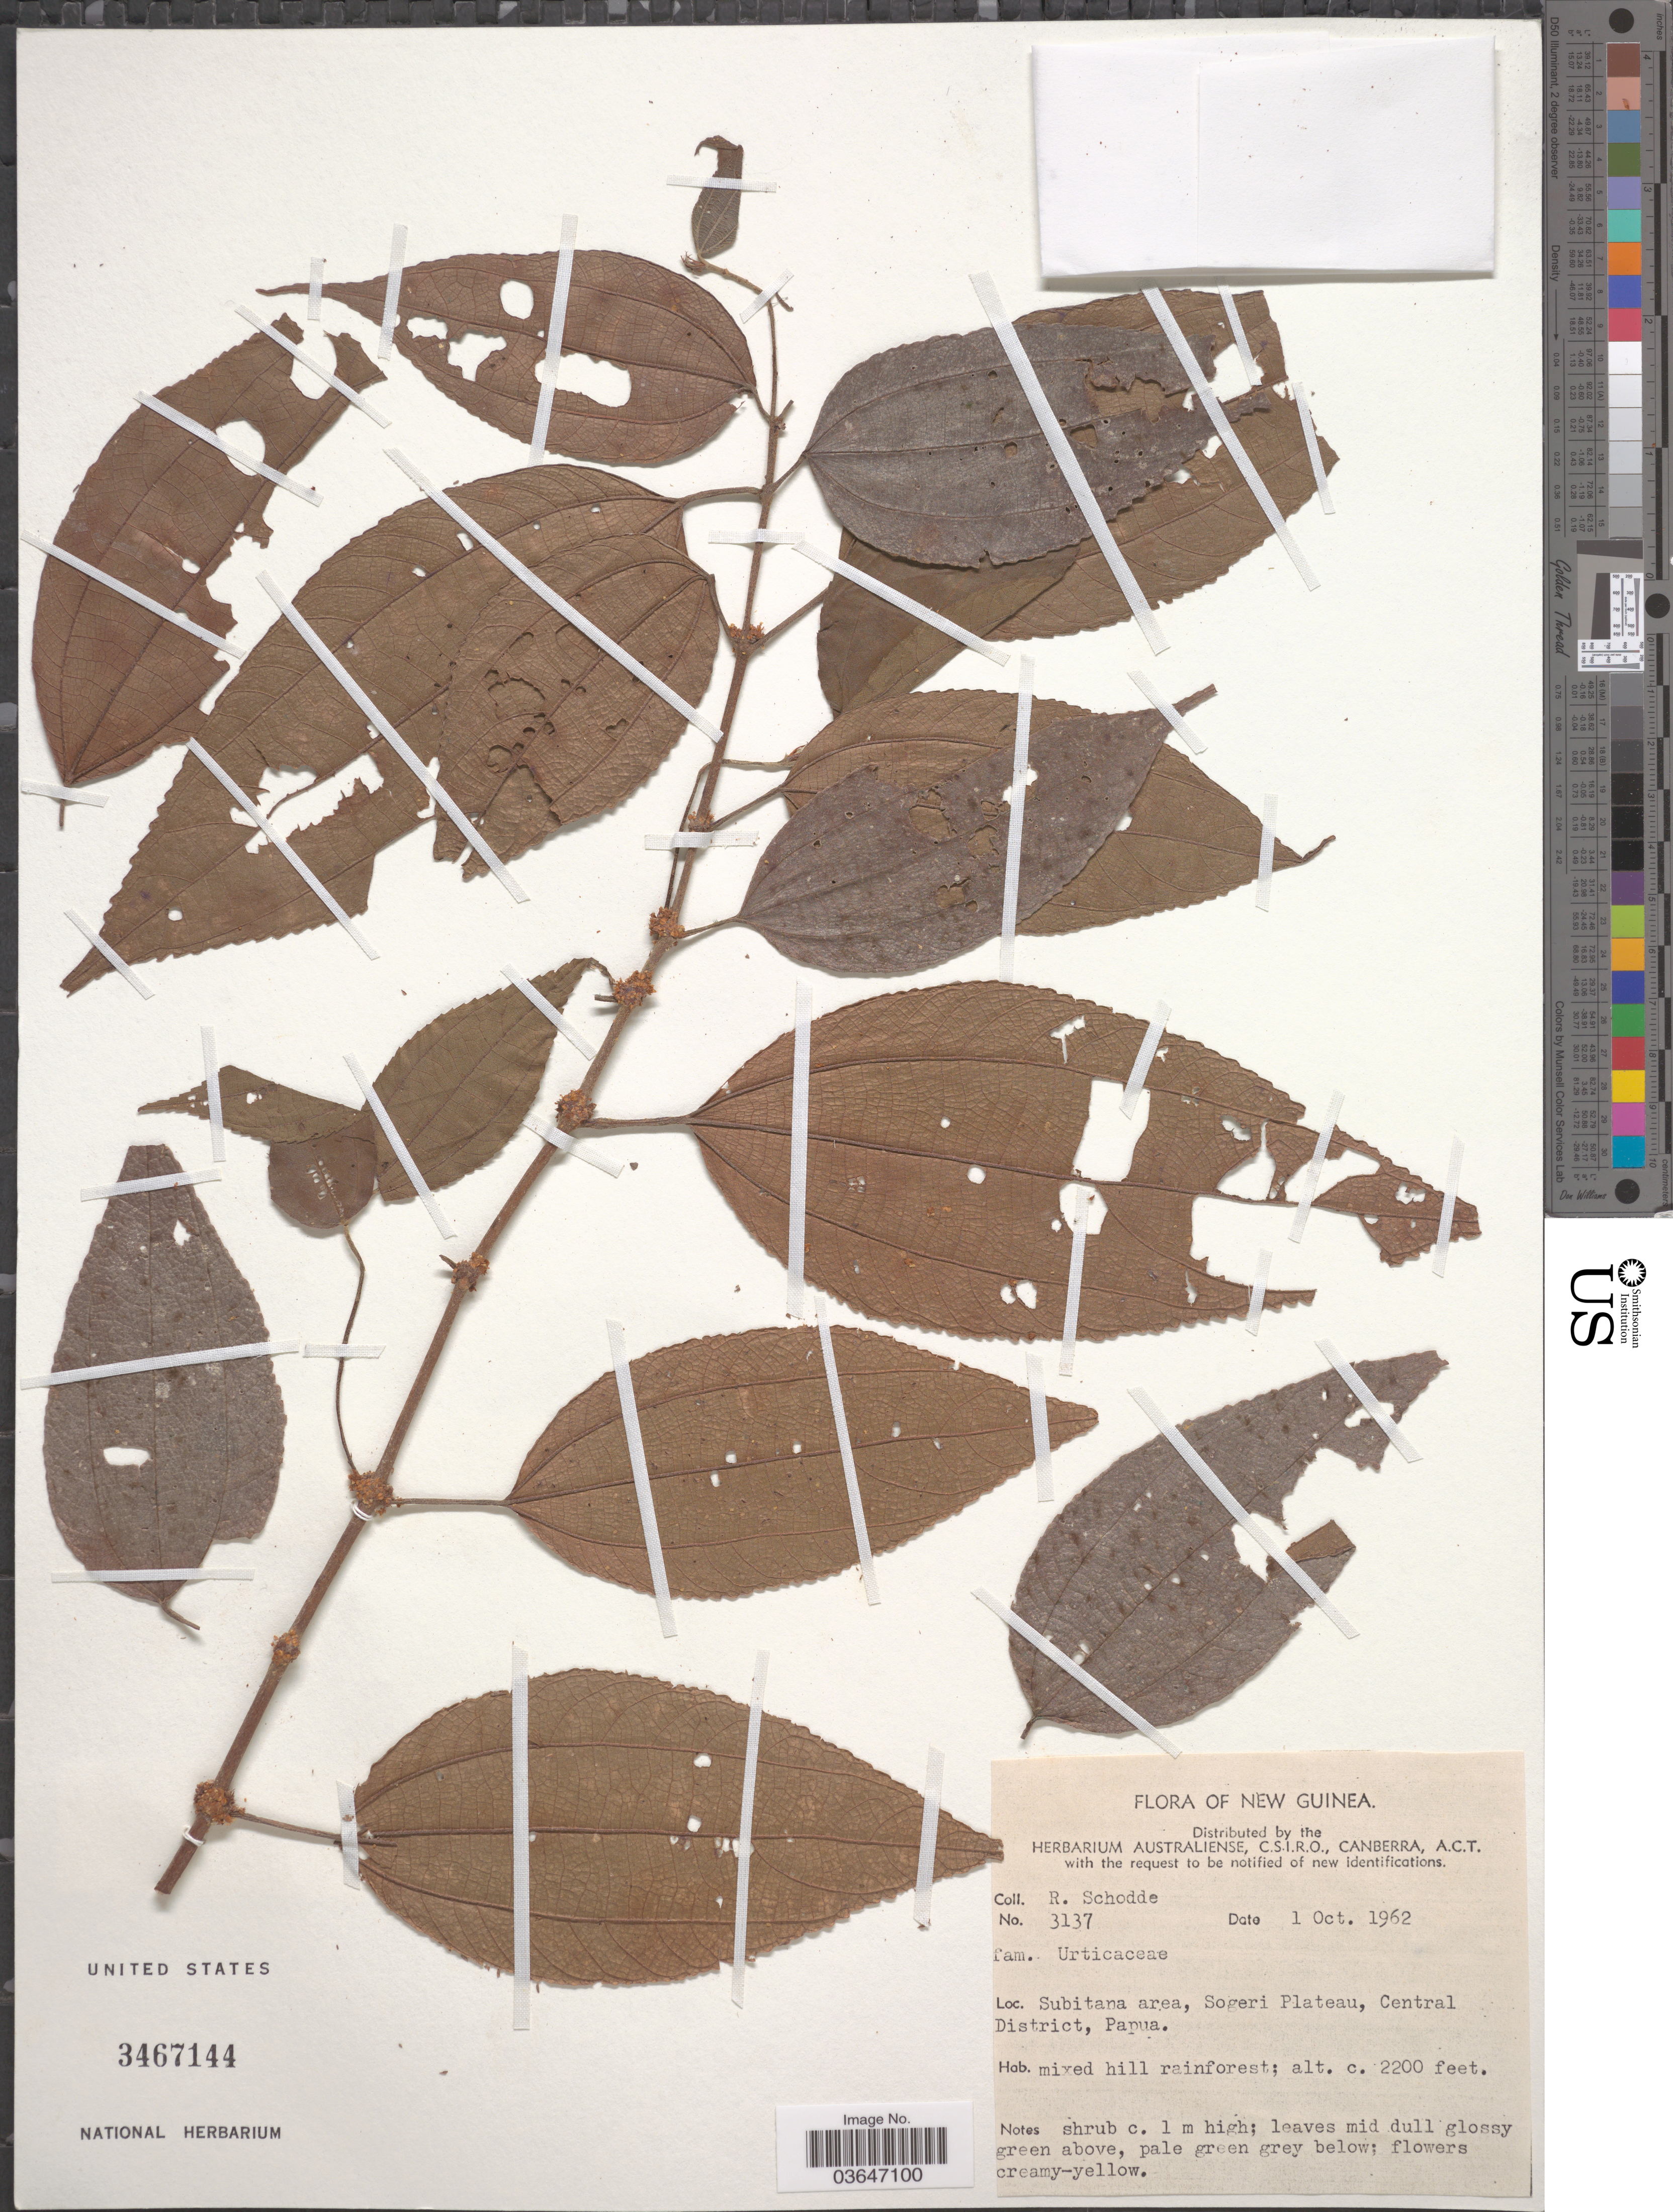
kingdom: Plantae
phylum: Tracheophyta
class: Magnoliopsida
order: Proteales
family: Proteaceae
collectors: R. Schodde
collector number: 3137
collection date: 1962-10-01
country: Papua New Guinea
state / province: Central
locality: New Guinea. Subitana area, Sogeri Plateau, Papua.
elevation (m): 671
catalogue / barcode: US 3467144